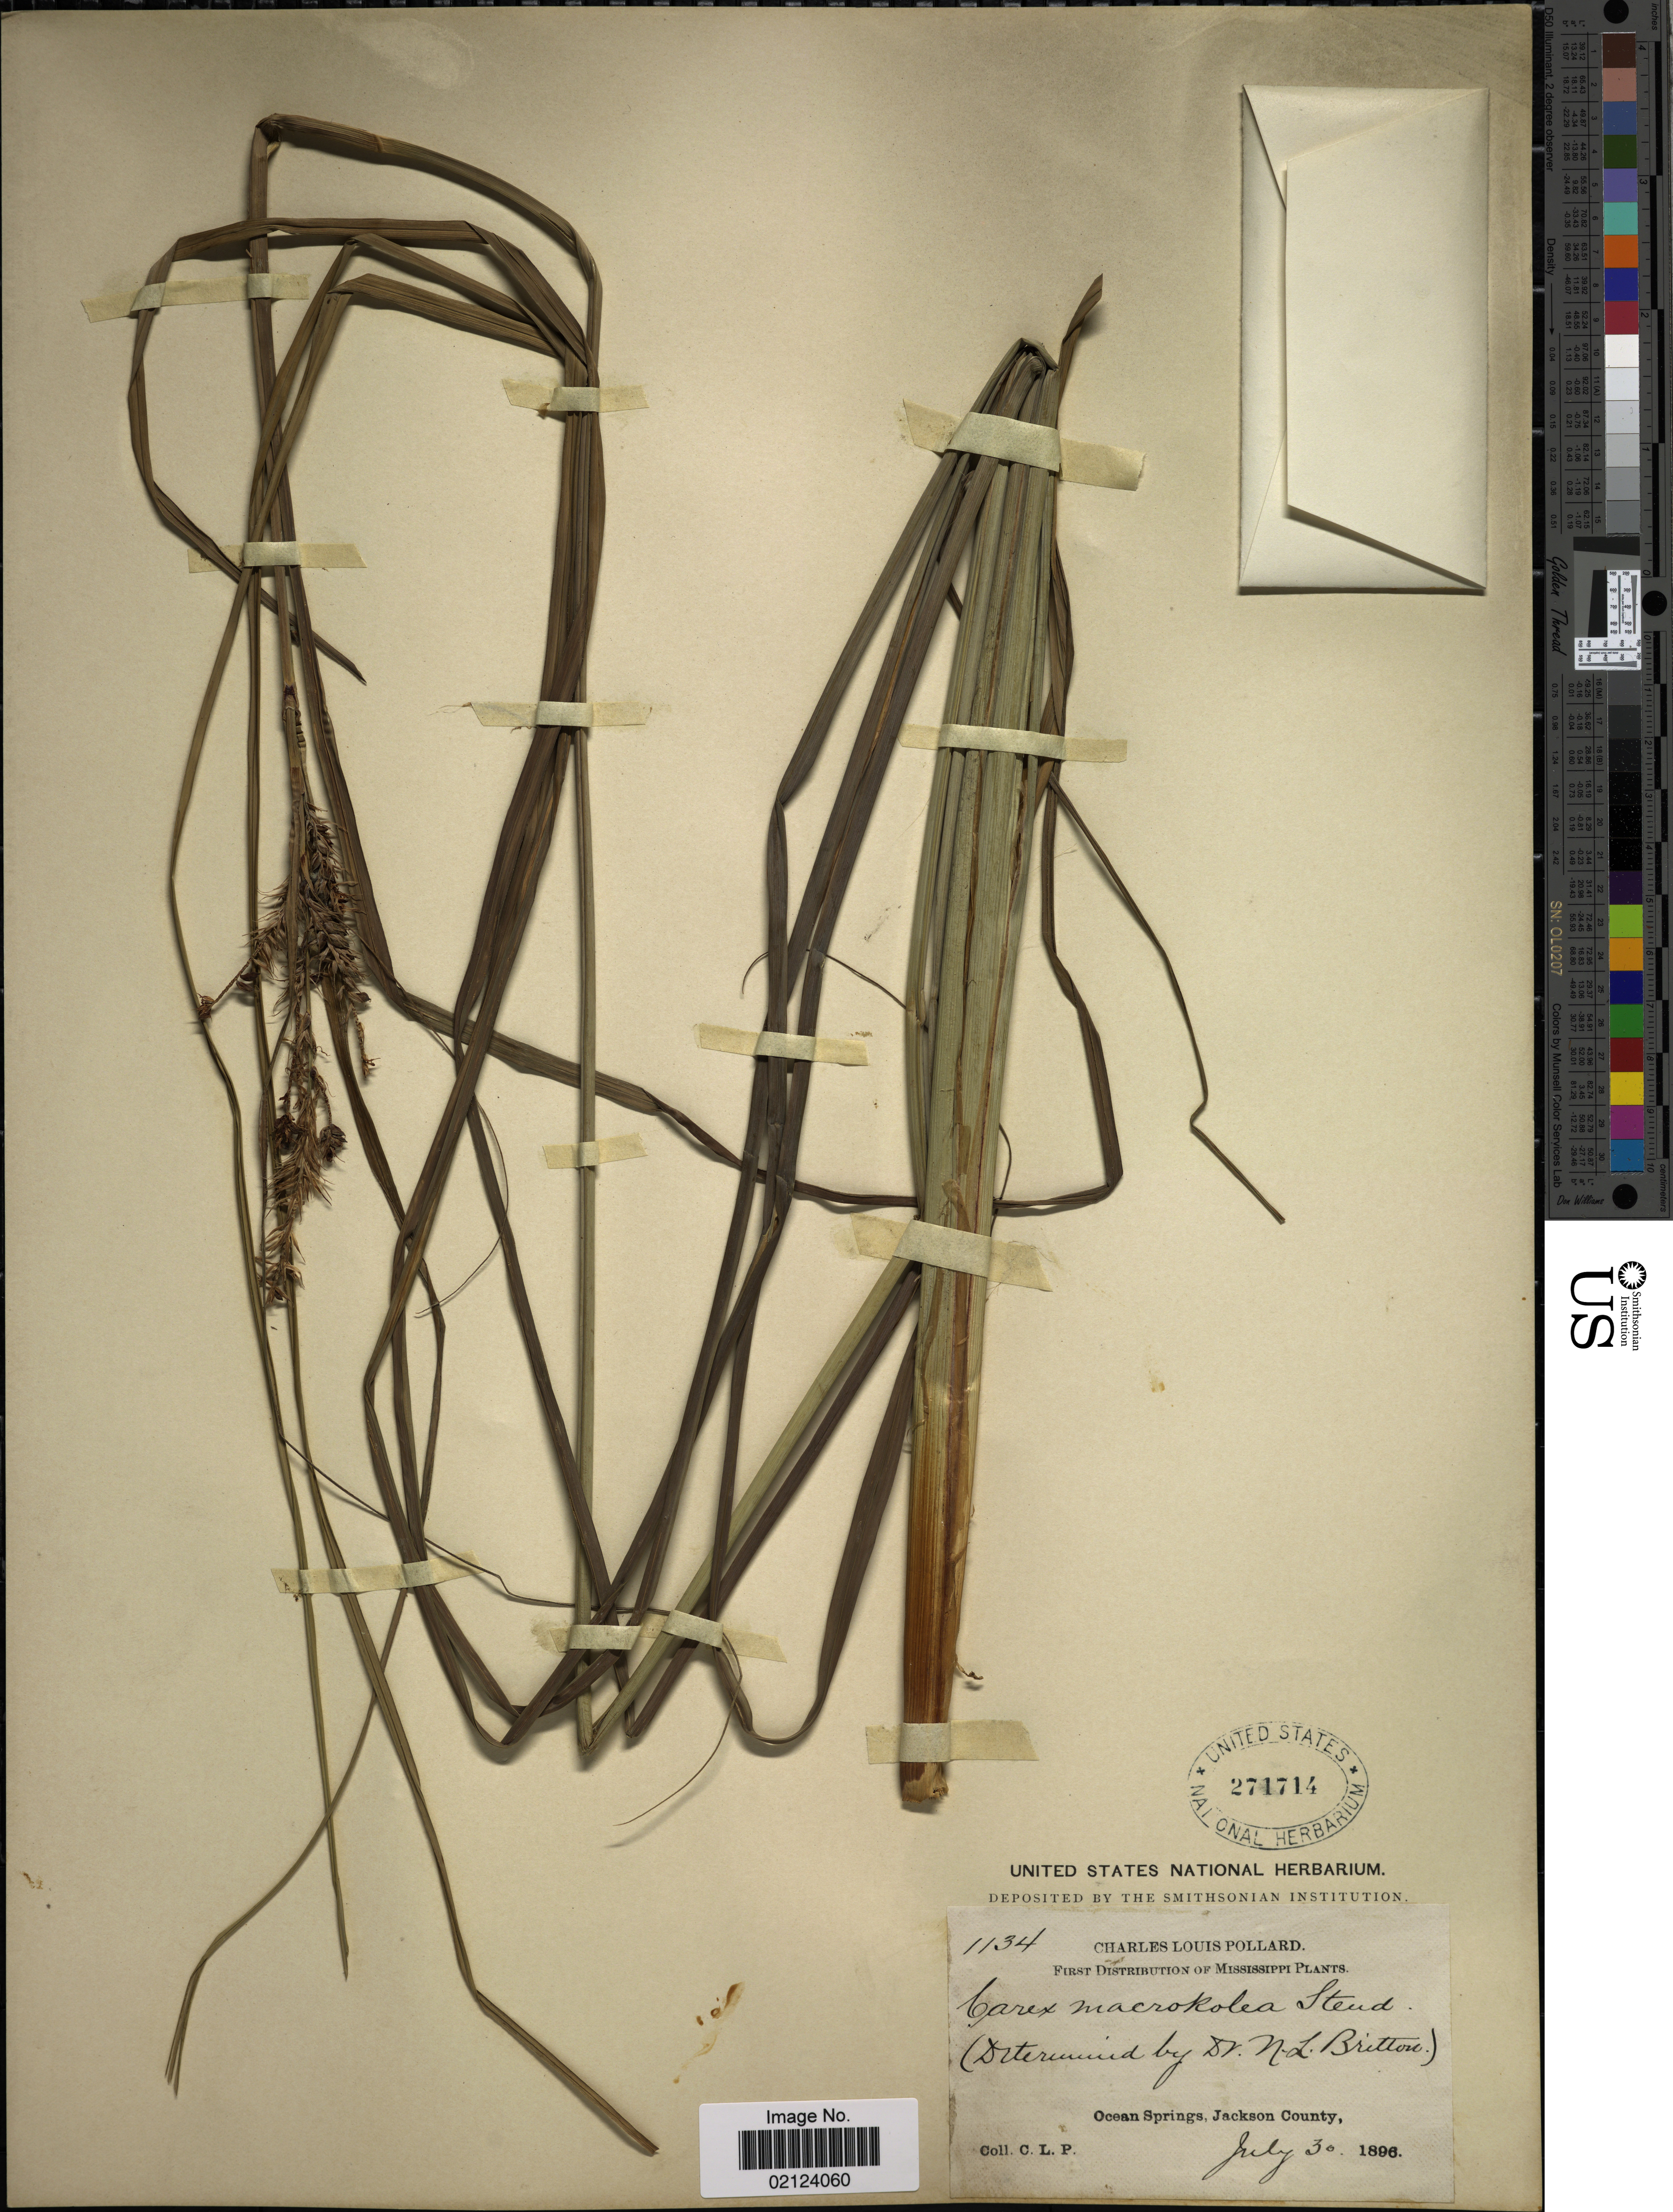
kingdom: Plantae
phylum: Tracheophyta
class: Liliopsida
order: Poales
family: Cyperaceae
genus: Carex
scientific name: Carex verrucosa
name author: Muhl.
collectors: C. L. Pollard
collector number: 1134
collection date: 1896-07-30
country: United States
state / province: Mississippi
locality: Ocean Springs, Jackson County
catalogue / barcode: US 271714